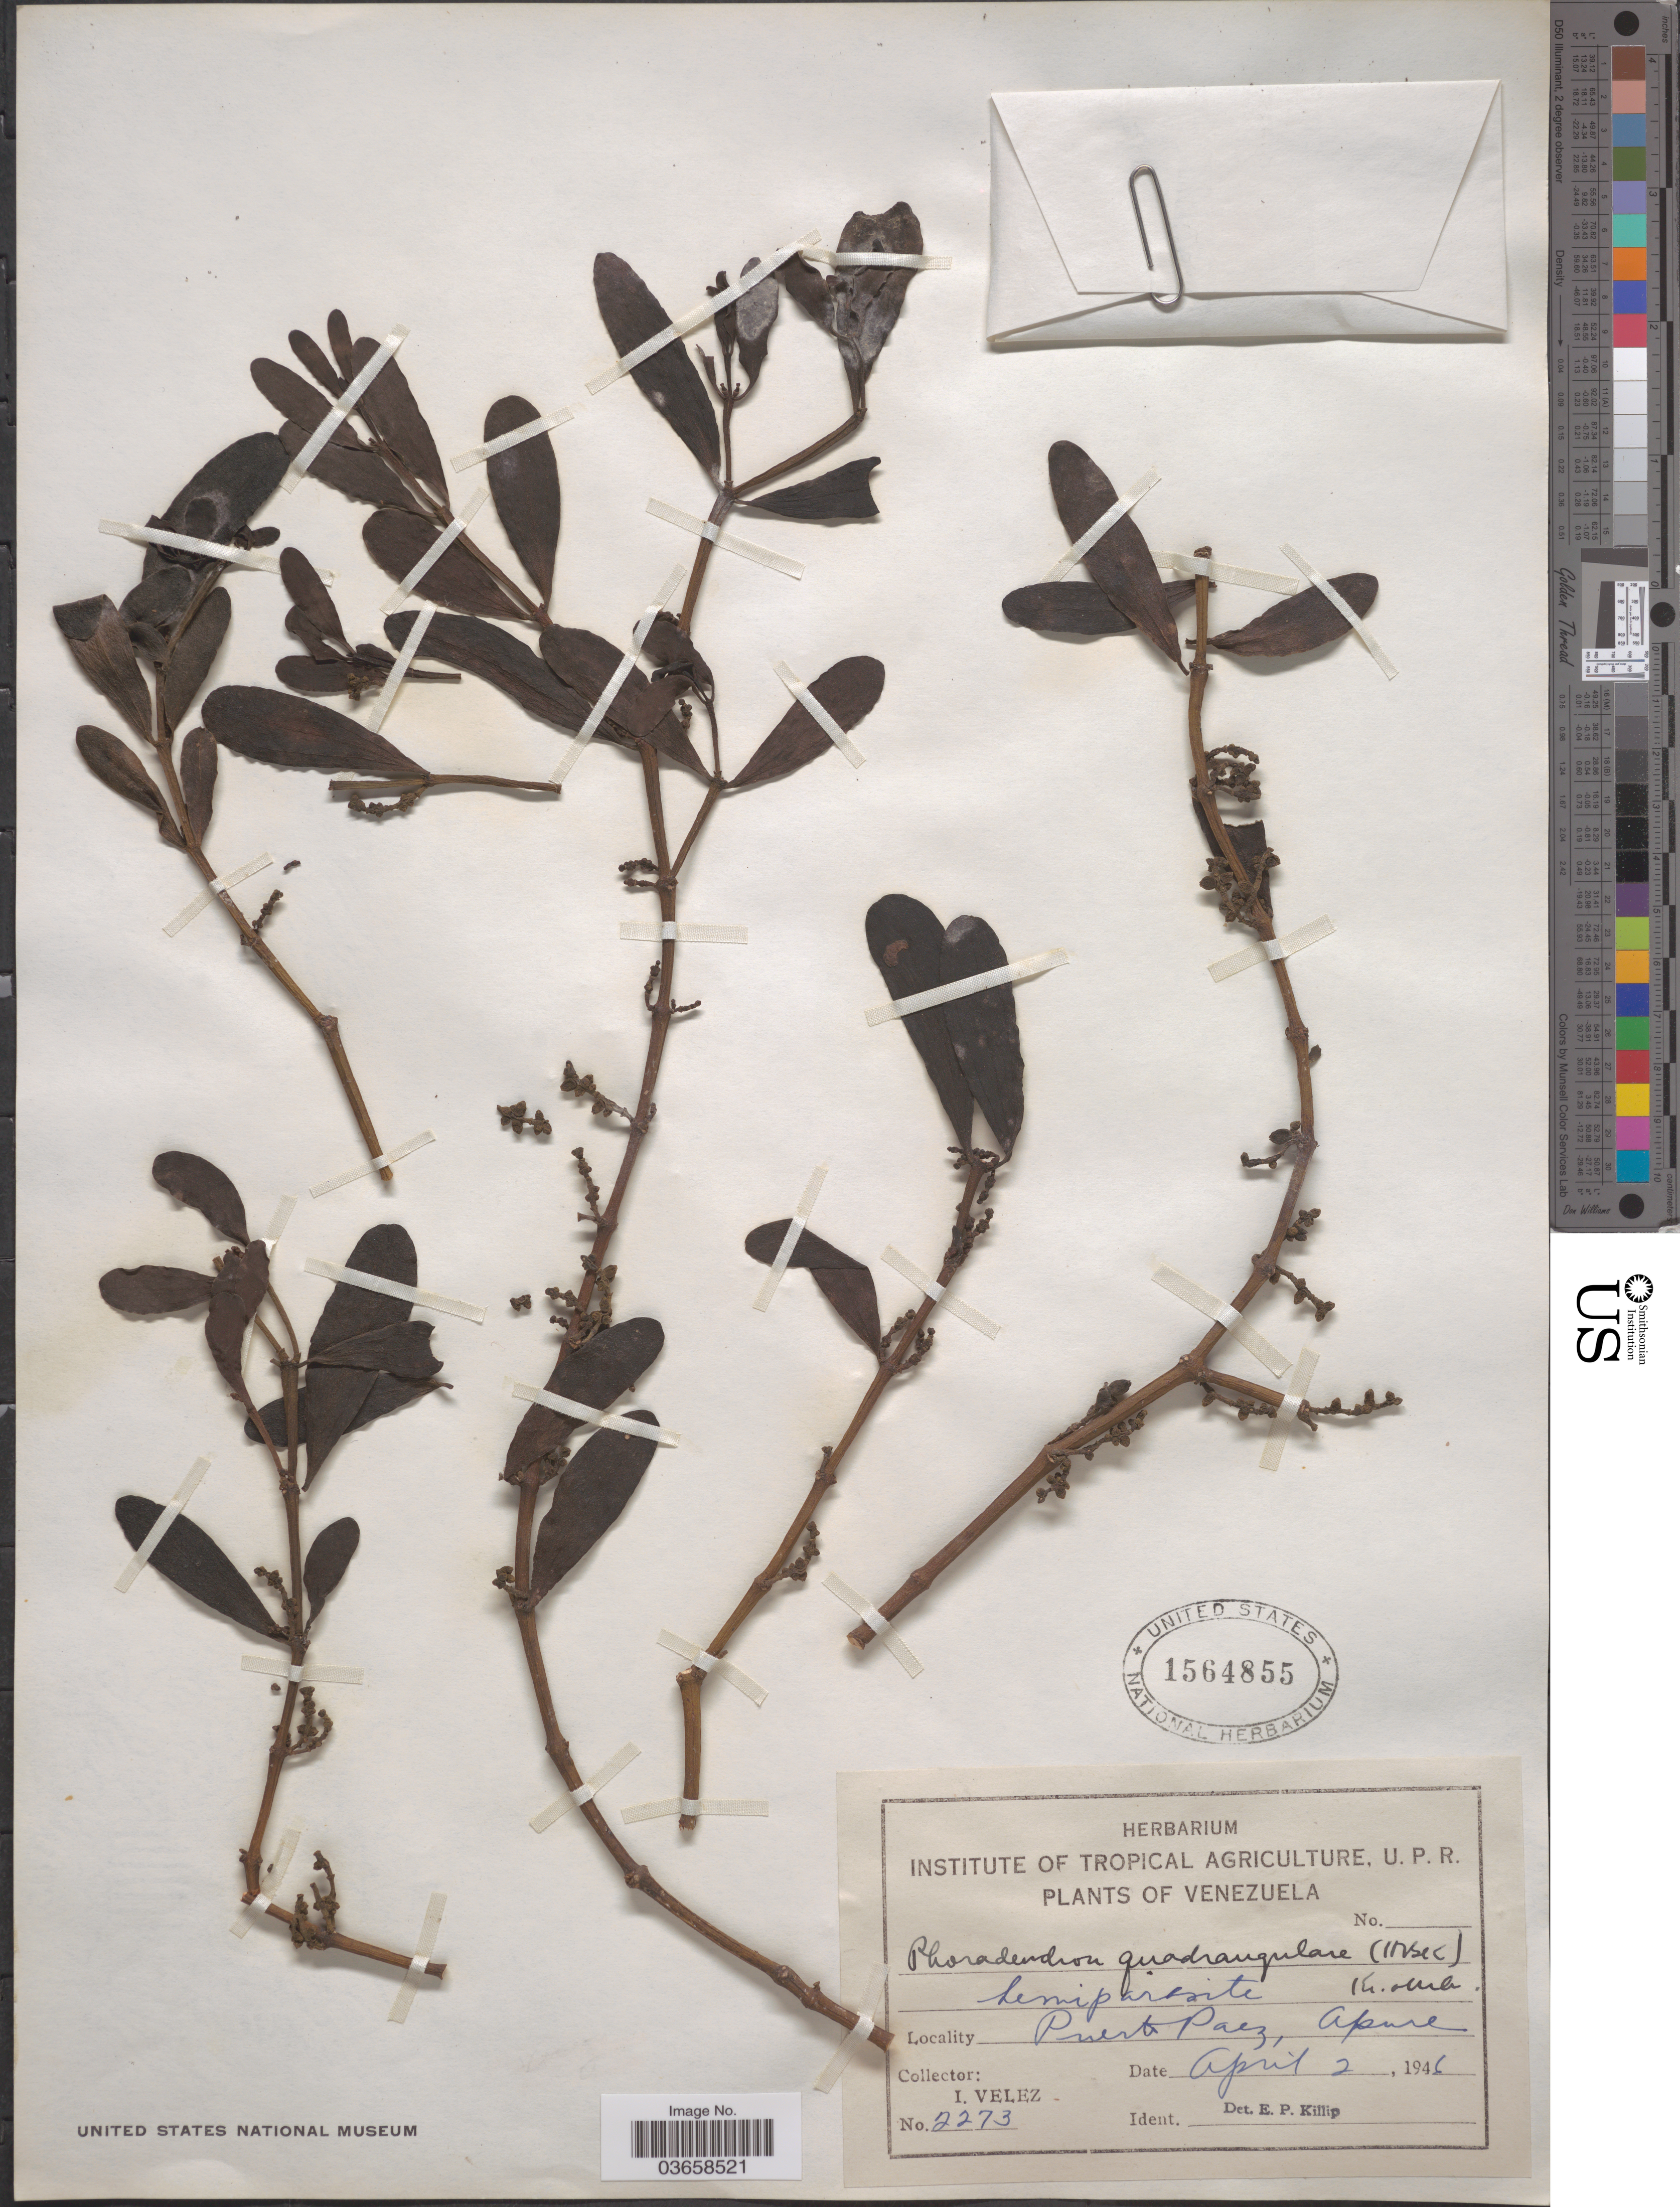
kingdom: Plantae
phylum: Tracheophyta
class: Magnoliopsida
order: Santalales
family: Viscaceae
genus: Phoradendron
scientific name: Phoradendron quadrangulare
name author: (Kunth) Griseb.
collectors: I. Velez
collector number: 2273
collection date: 1946-04-02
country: Venezuela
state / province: Apure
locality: Puerto Paez.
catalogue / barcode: US 1564855